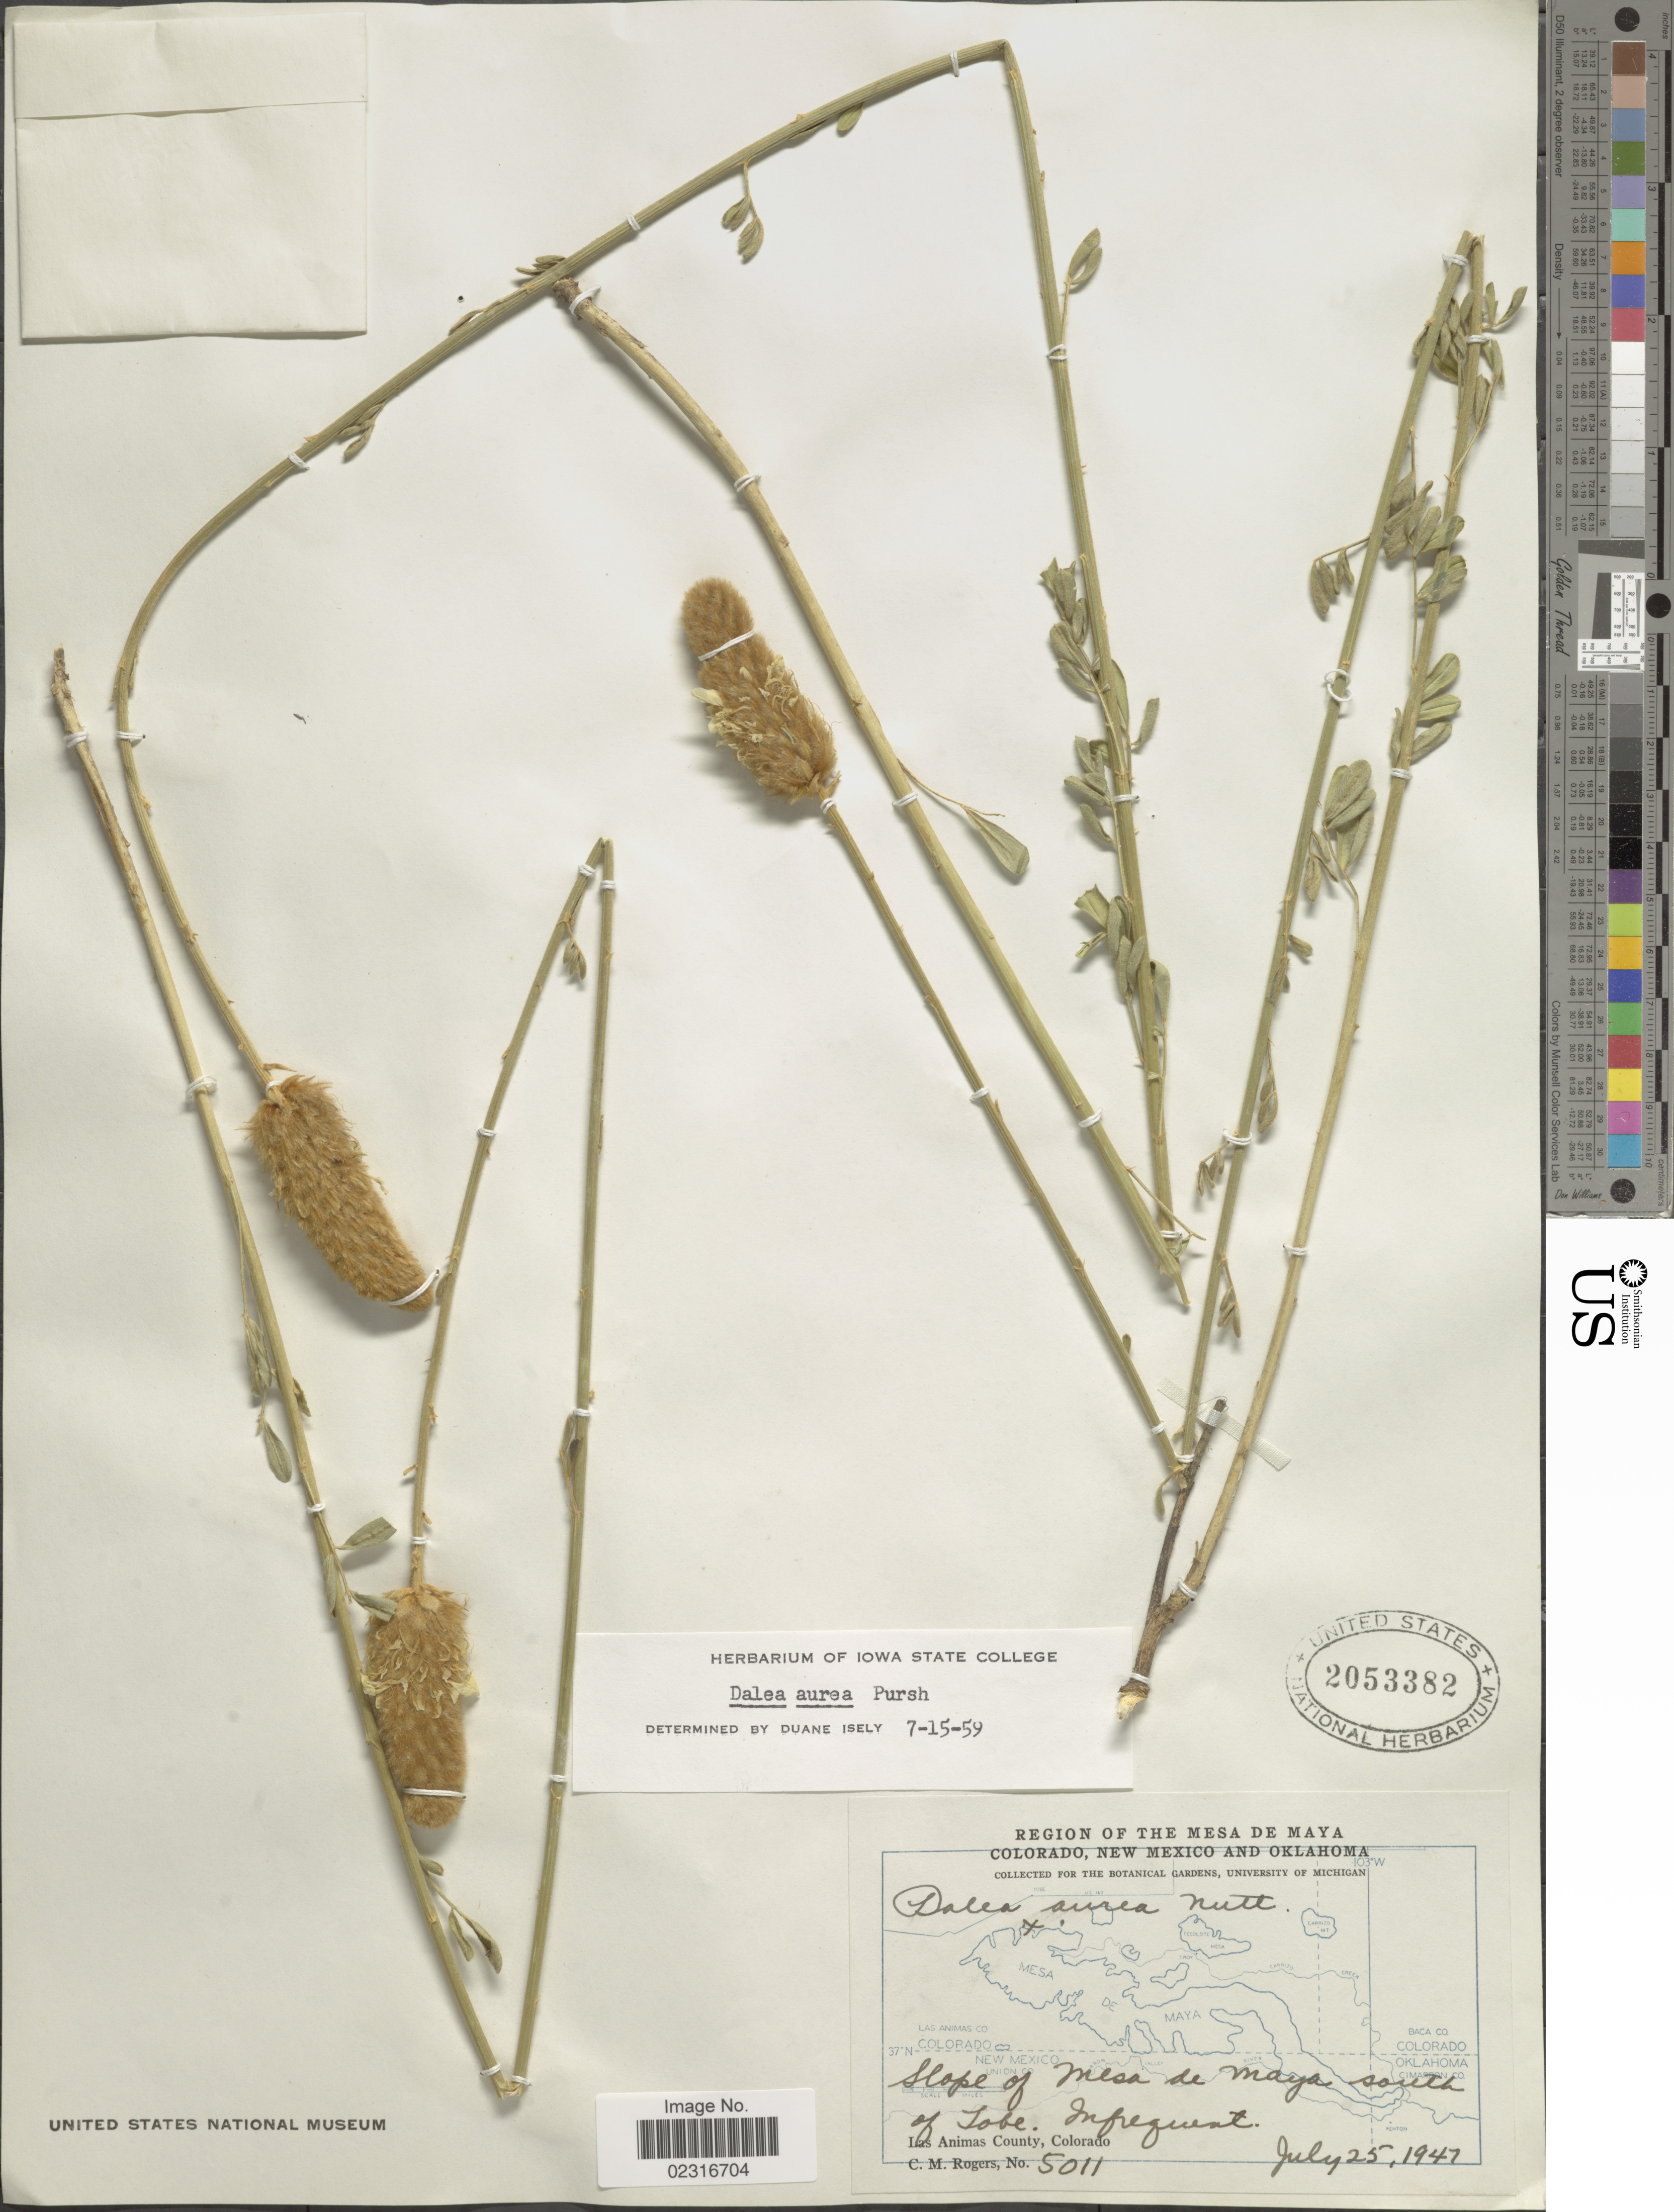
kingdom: Plantae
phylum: Tracheophyta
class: Magnoliopsida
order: Fabales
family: Fabaceae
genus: Dalea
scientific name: Dalea aurea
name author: Nutt. ex Pursh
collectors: C. M. Rogers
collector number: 5011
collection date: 1947-07-25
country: United States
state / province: Colorado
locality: Slope of Mesa de Maya south of iobe. Las Animas County.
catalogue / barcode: US 2053382